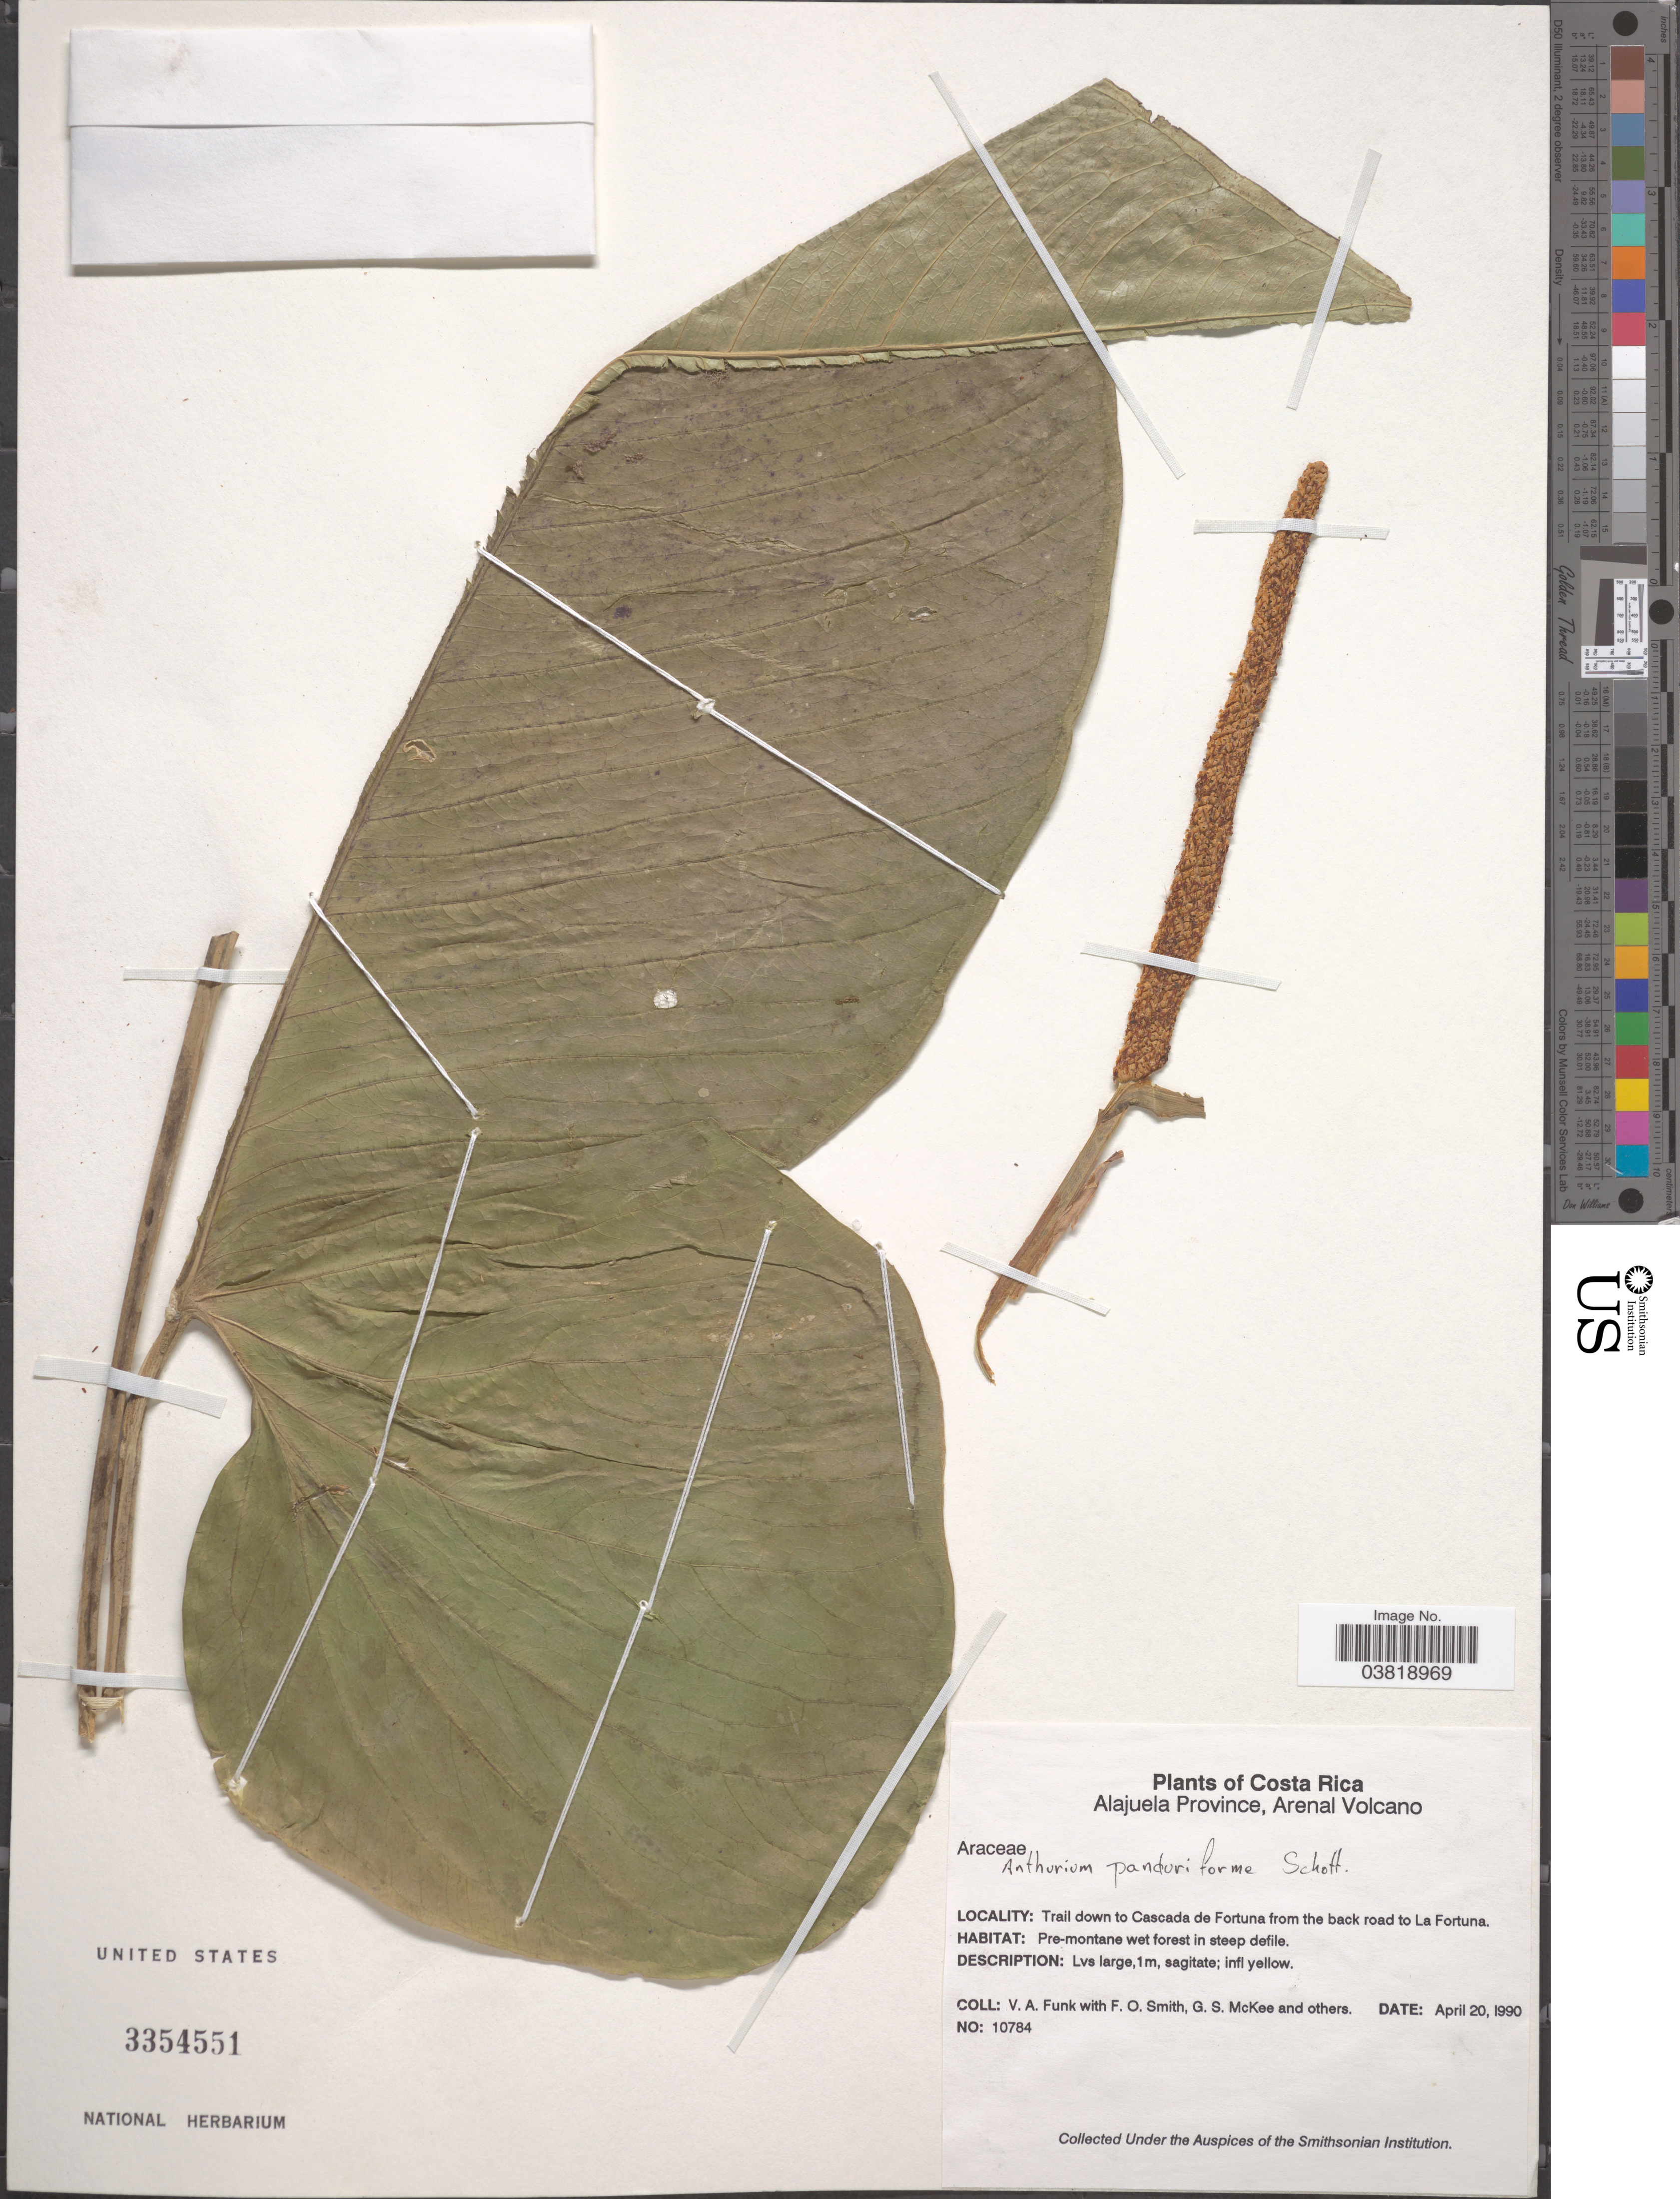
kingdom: Plantae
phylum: Tracheophyta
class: Liliopsida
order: Alismatales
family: Araceae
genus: Anthurium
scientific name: Anthurium panduriforme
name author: Schott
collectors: V. Funk, F. Smith, G. S. McKee & et al.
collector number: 10784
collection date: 1990-04-20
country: Costa Rica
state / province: Alajuela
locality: Arenal Volcano. Trail down to Cascada de Fortuna from the back road to La Fortuna.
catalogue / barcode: US 3354551